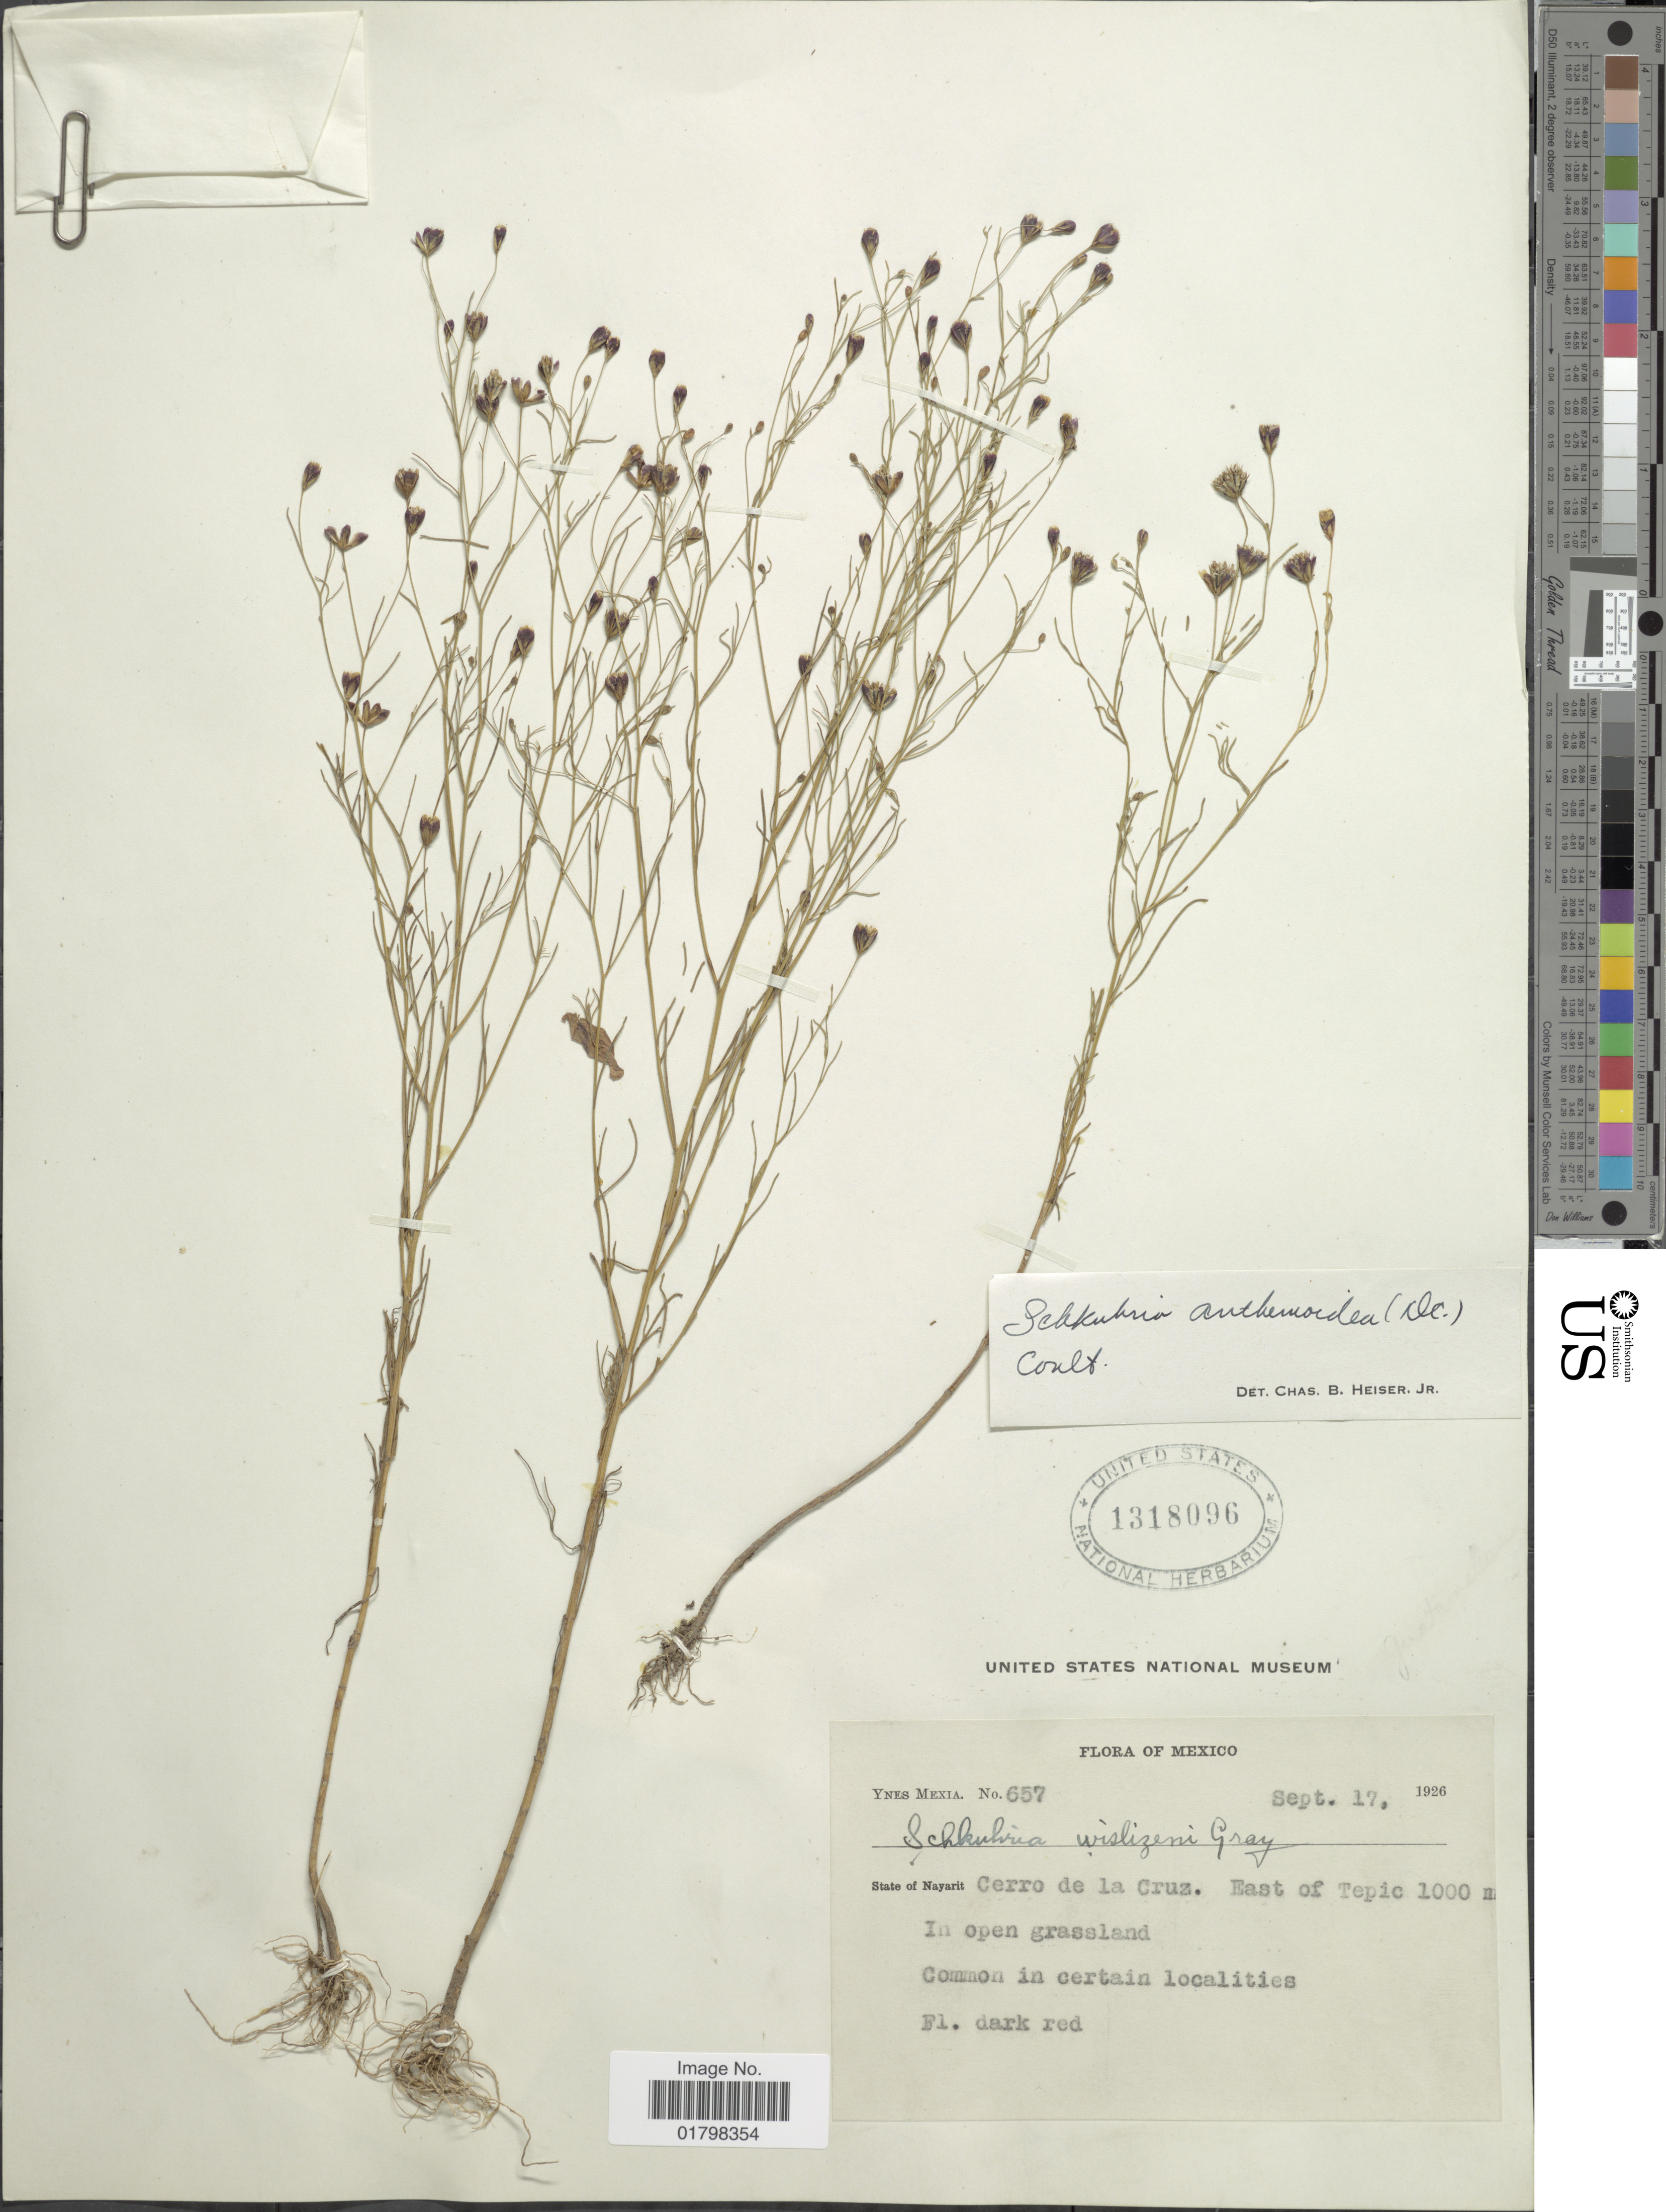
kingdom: Plantae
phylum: Tracheophyta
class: Magnoliopsida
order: Asterales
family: Asteraceae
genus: Schkuhria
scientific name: Schkuhria wislizeni var. frustrata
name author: S.F. Blake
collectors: Y. Mexia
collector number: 657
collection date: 1926-09-17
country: Mexico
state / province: Nayarit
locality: Cerro de la cruz. East of Tepic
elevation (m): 1000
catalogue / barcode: US 1318096